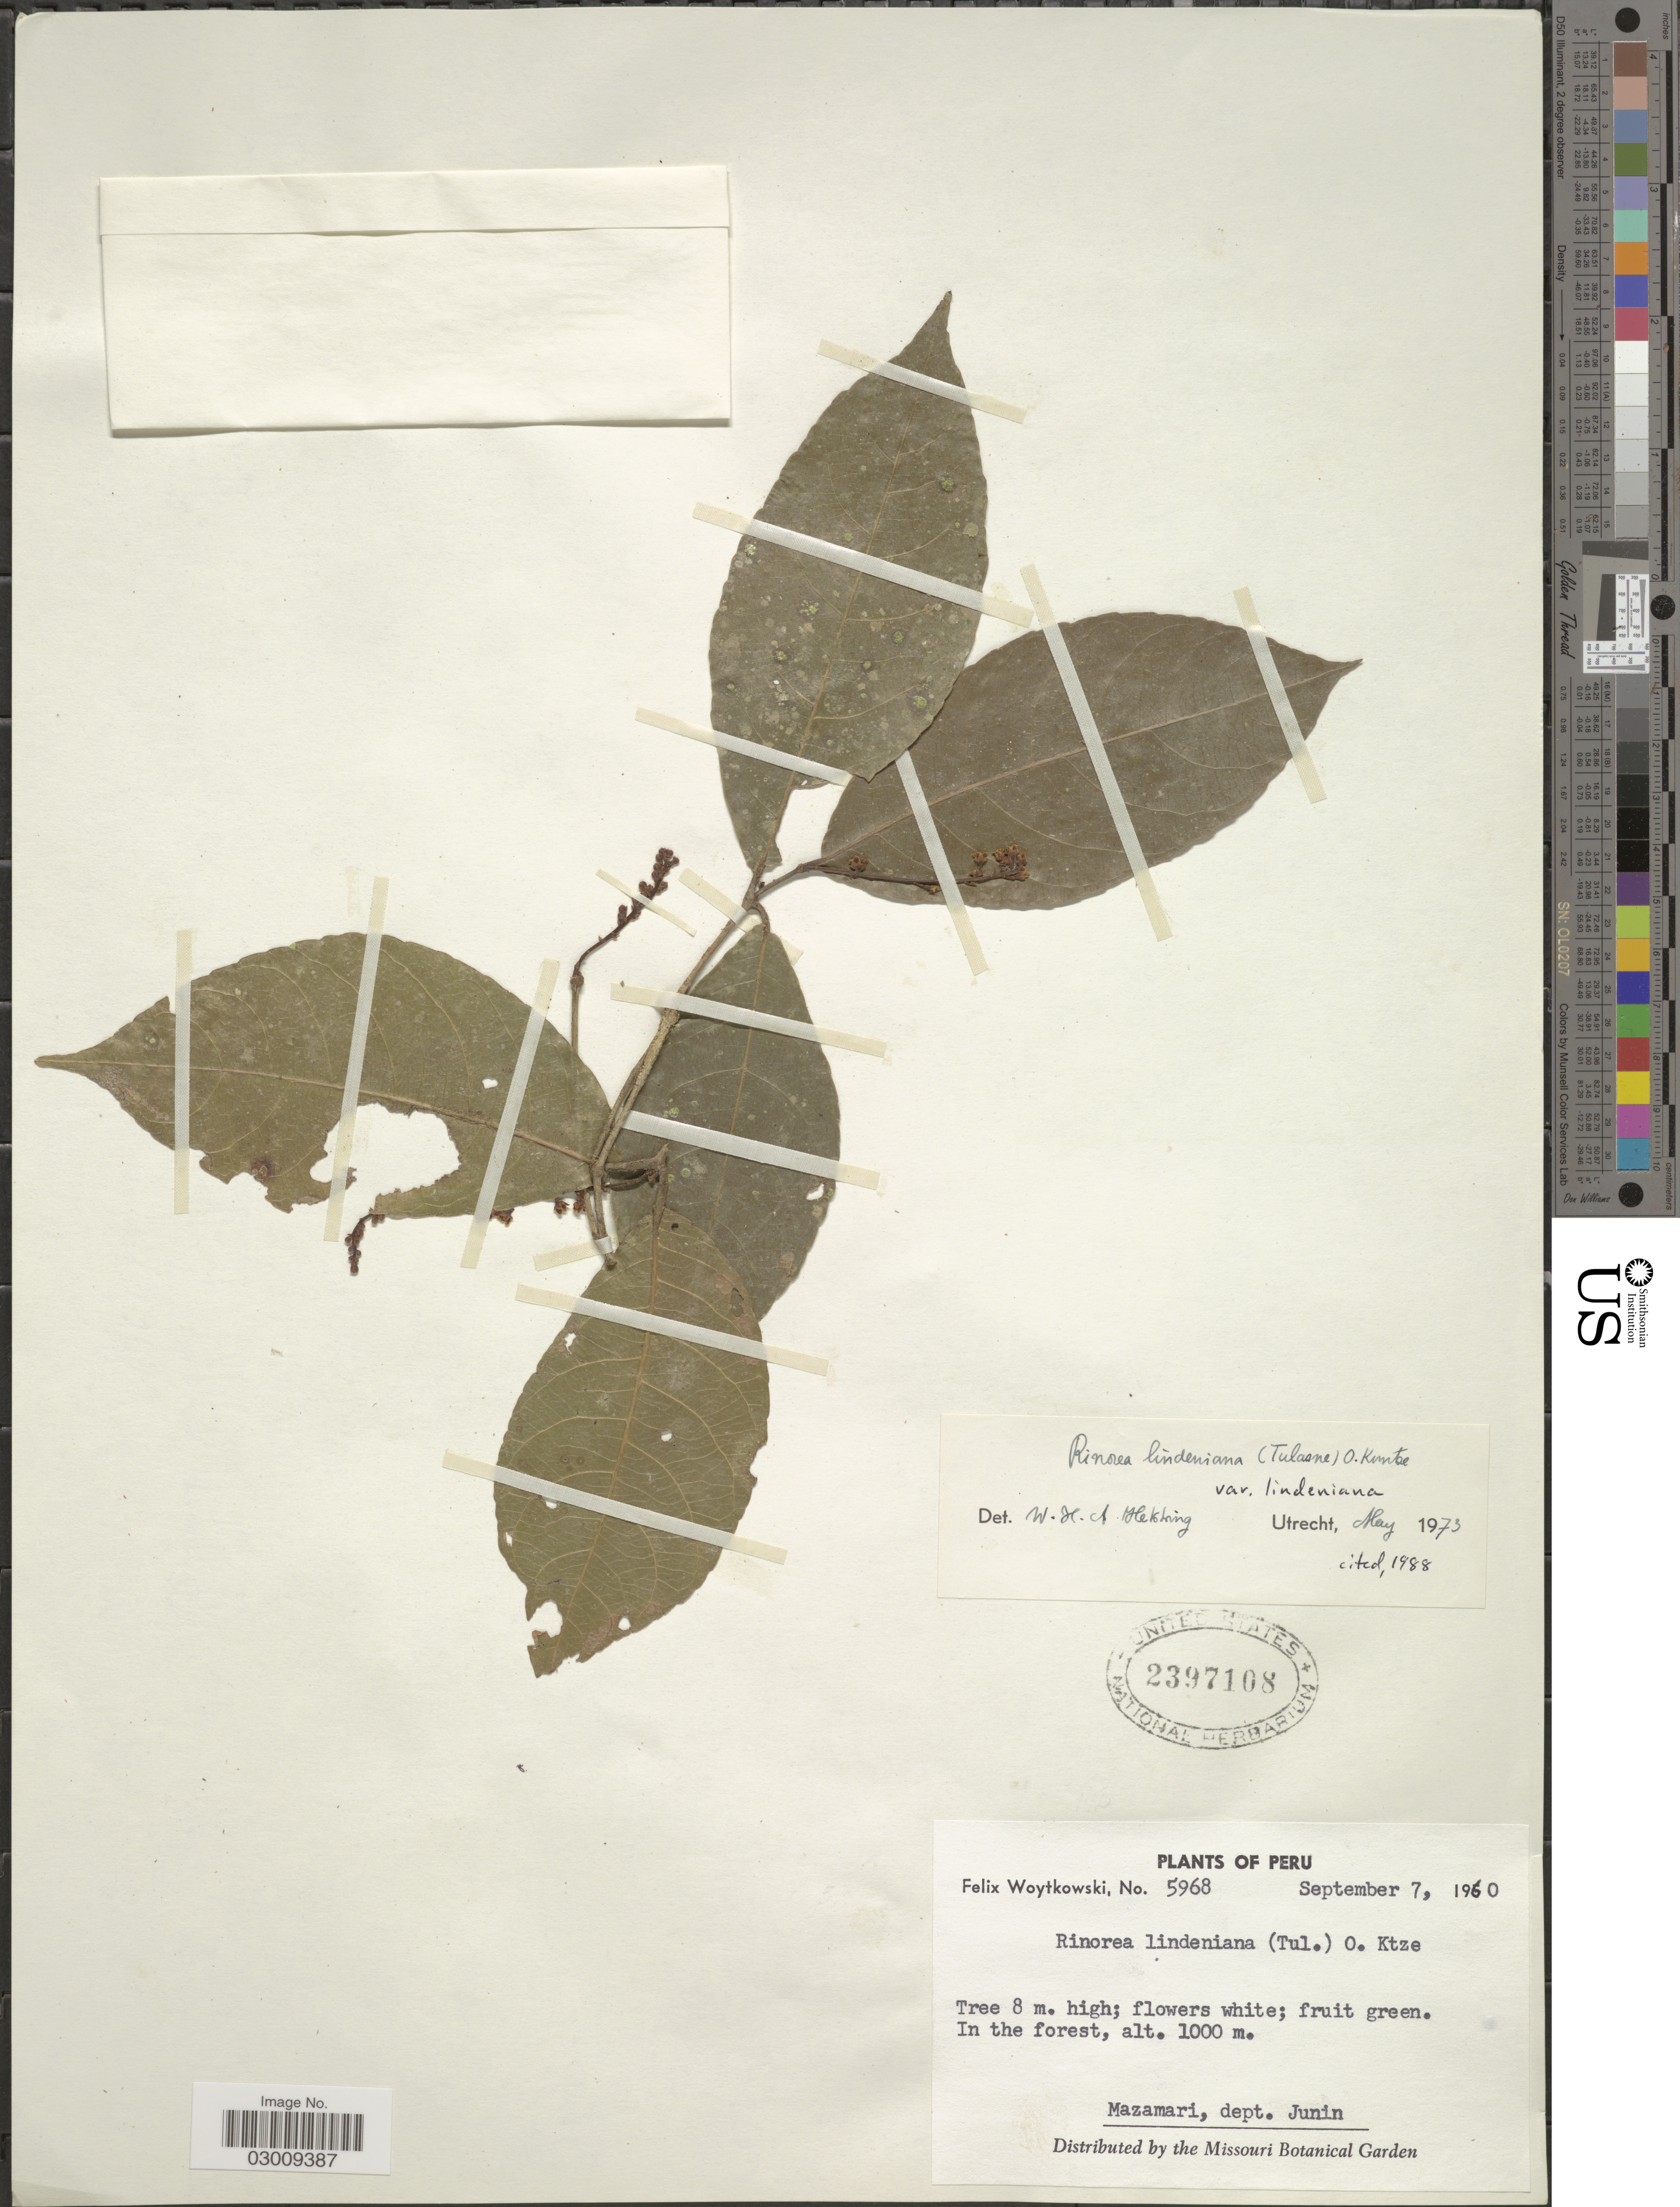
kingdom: Plantae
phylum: Tracheophyta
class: Magnoliopsida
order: Malpighiales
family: Violaceae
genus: Rinorea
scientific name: Rinorea lindeniana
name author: (Tul.) Kuntze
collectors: F. Woytkowski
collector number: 5968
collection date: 1960-09-07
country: Peru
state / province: Junín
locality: Mazamari, dept. Junin.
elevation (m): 1000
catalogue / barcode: US 2397108